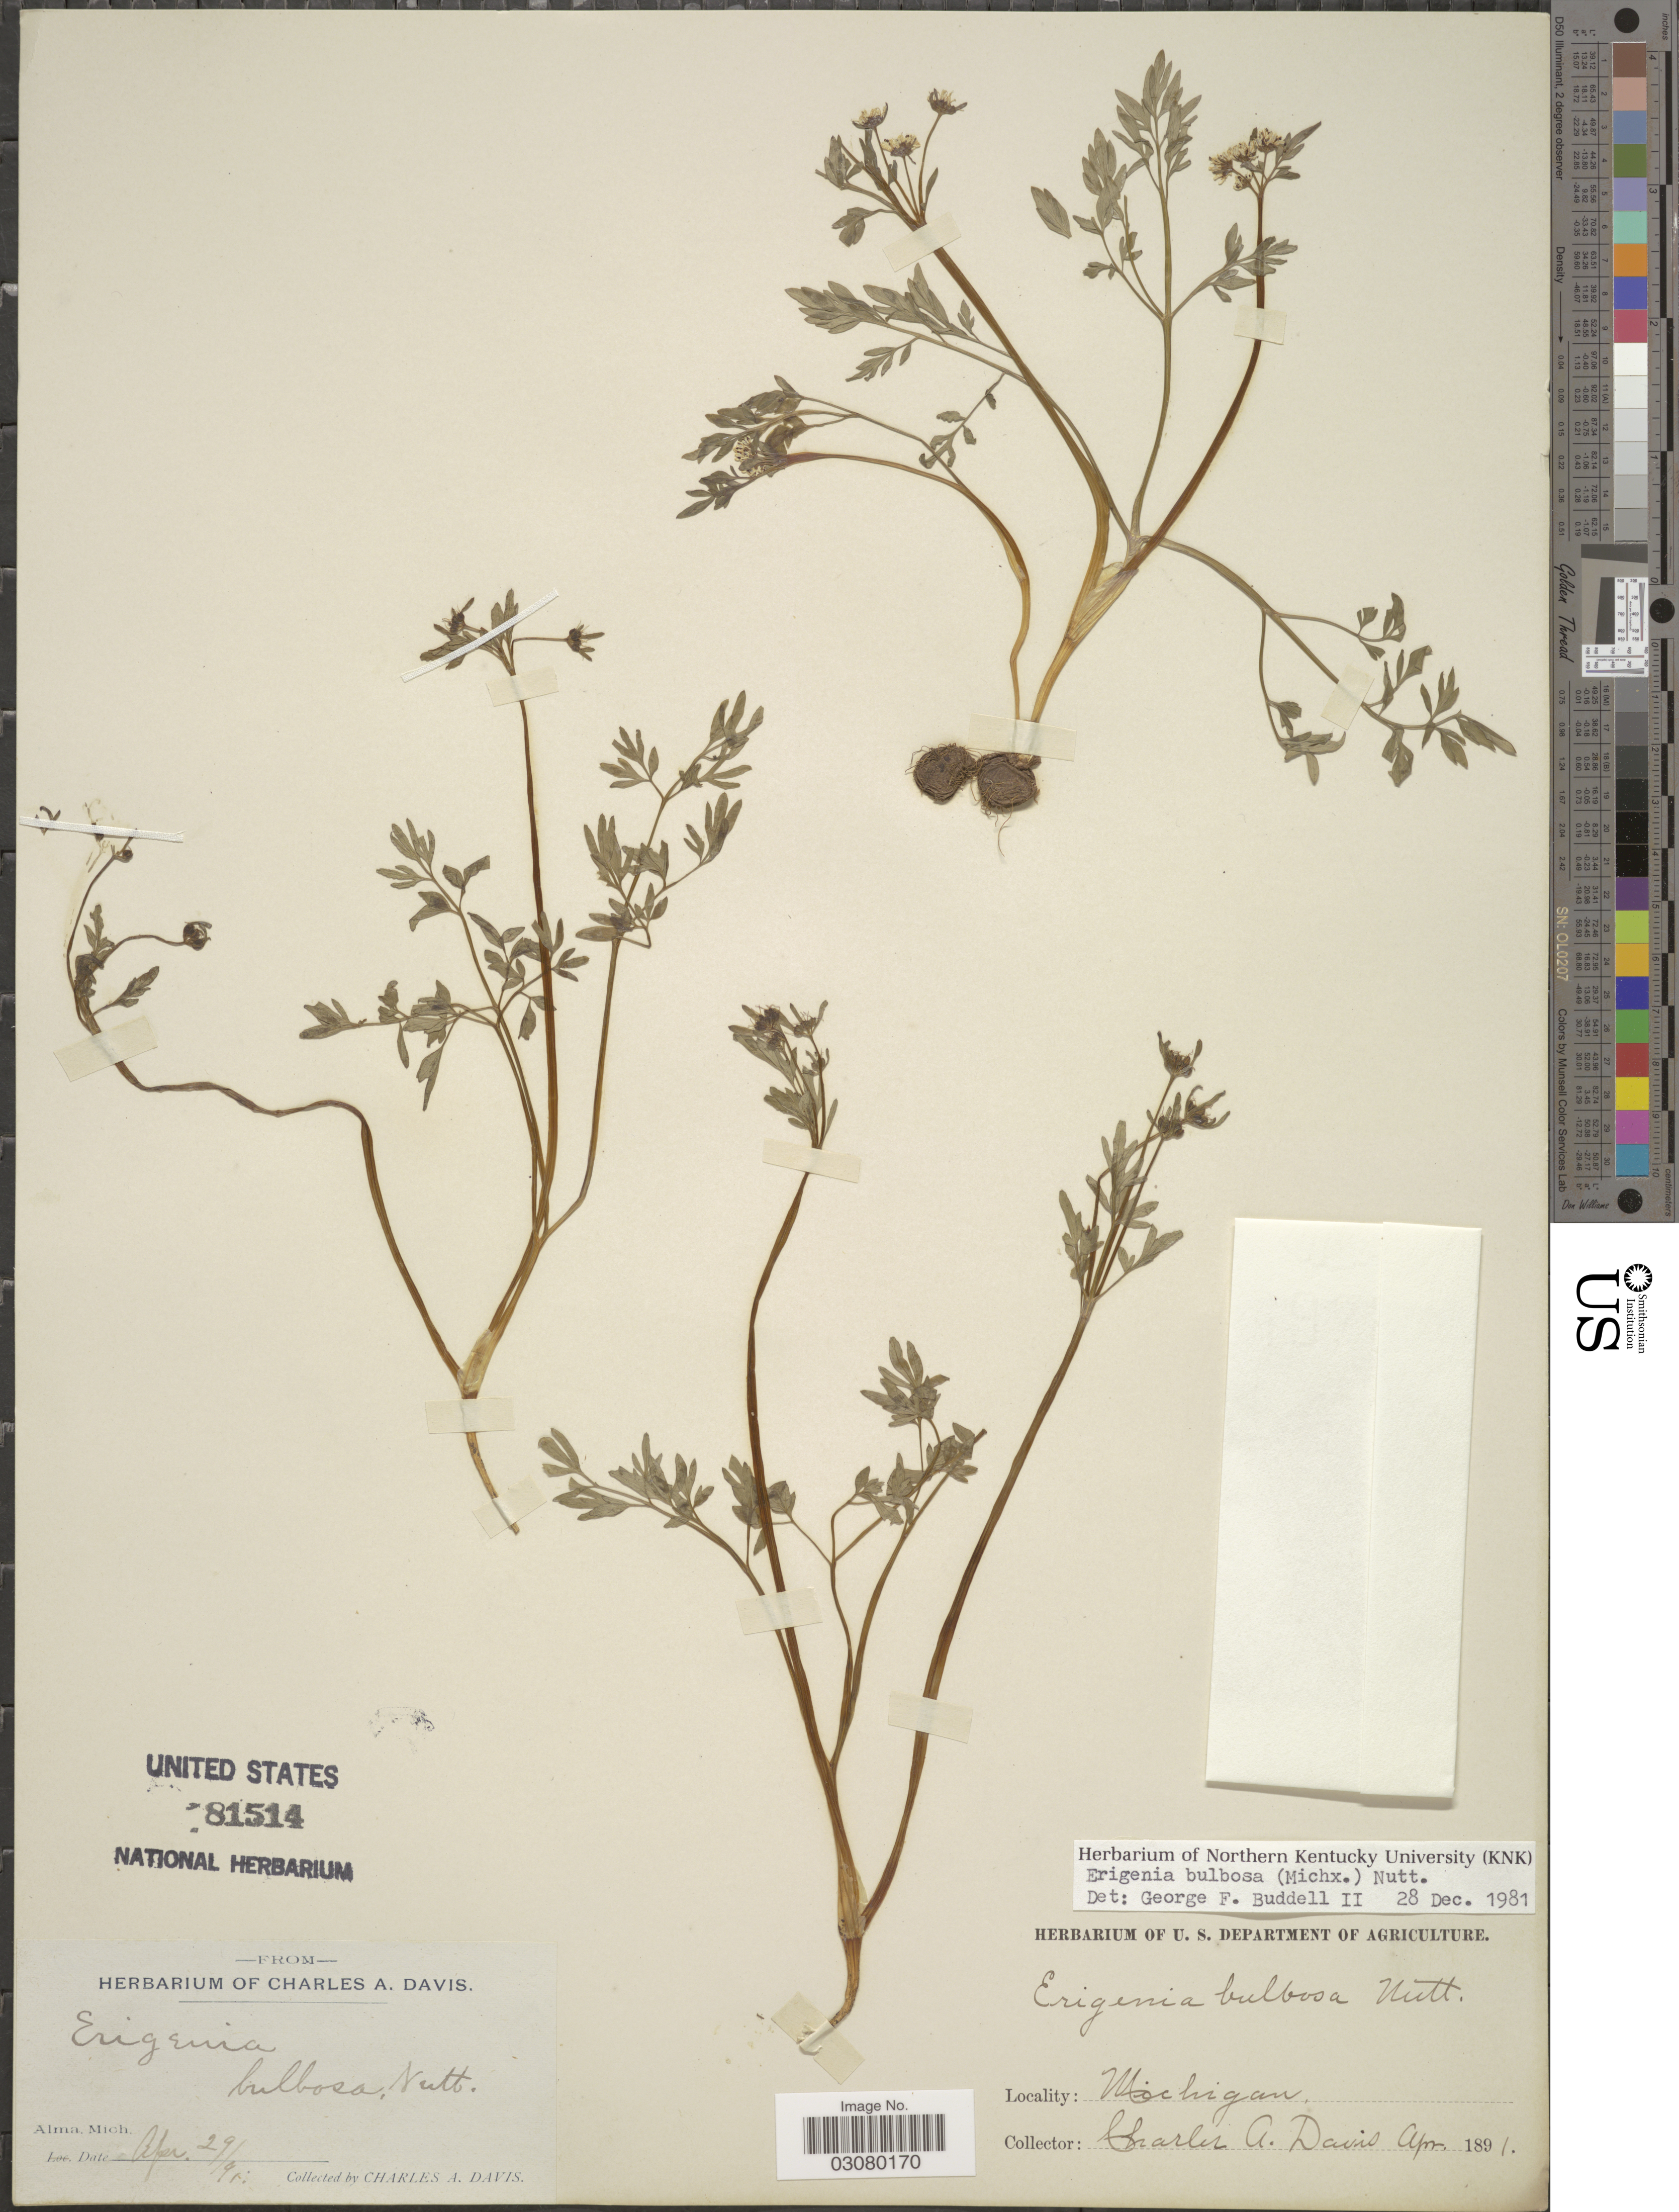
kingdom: Plantae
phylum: Tracheophyta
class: Magnoliopsida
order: Apiales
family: Apiaceae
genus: Erigenia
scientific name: Erigenia bulbosa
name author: (Michx.) Nutt.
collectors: C. Davis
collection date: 1891-04-29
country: United States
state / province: Michigan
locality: Alma.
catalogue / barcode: US 81514